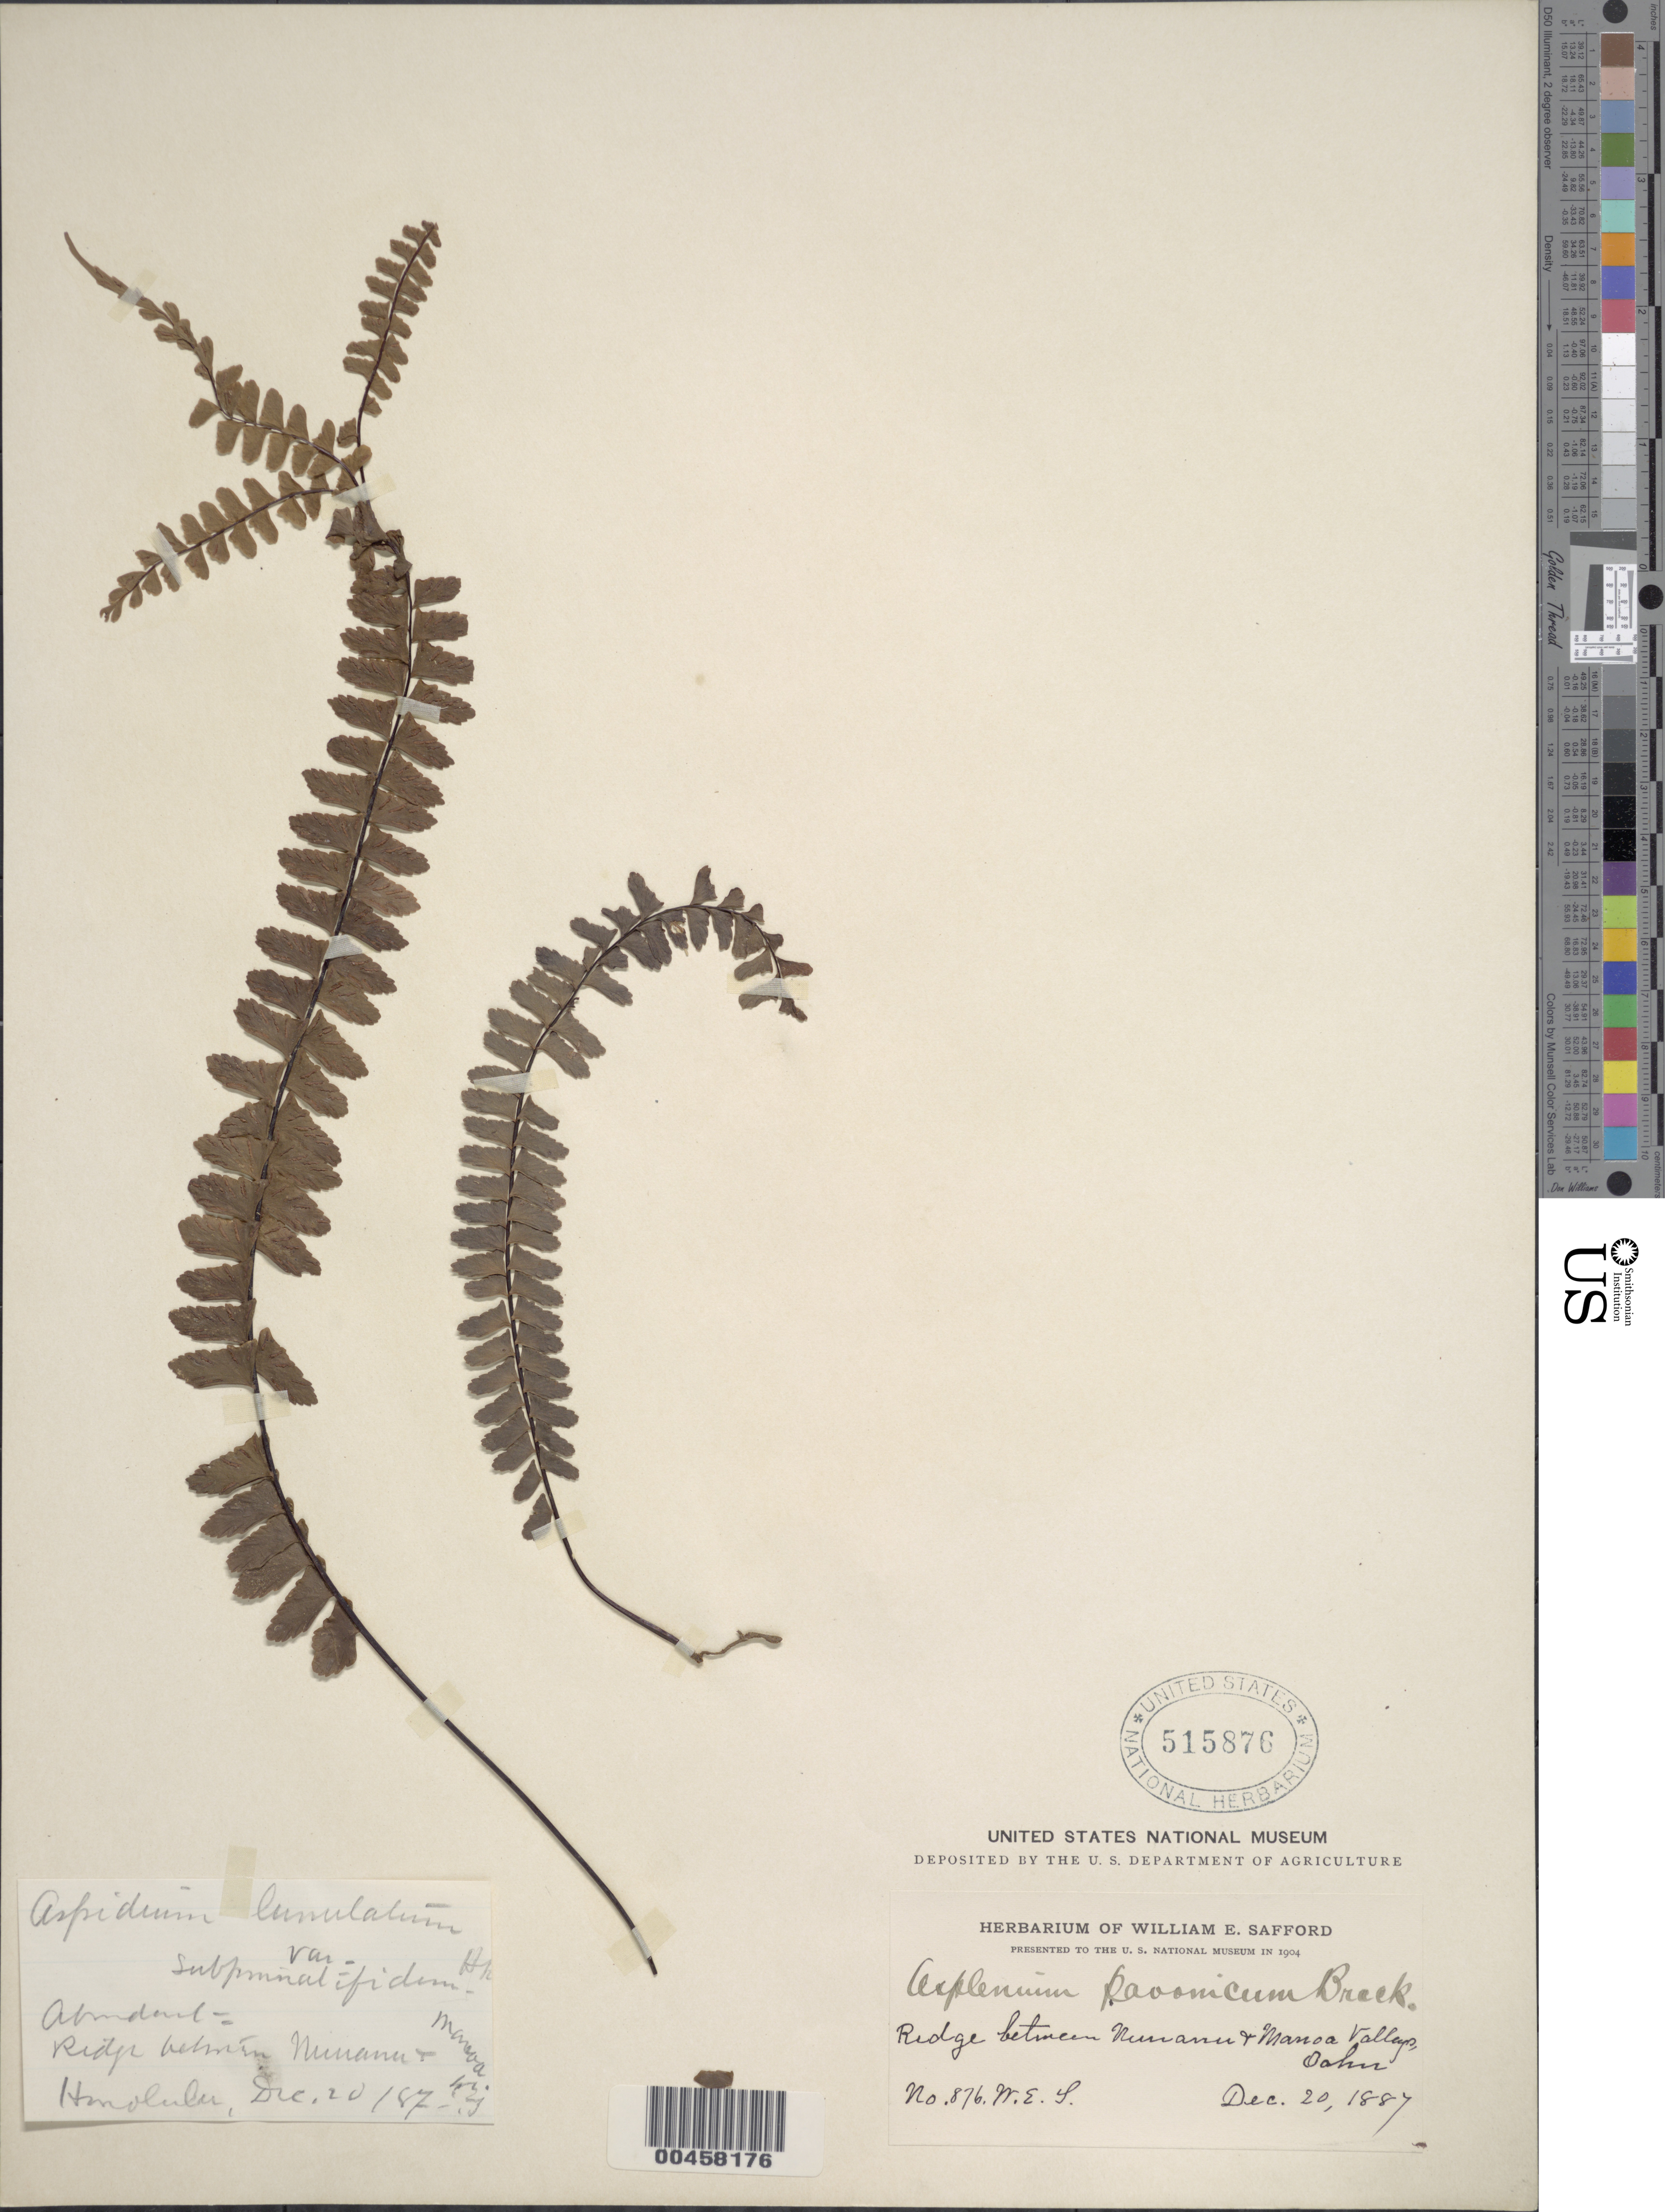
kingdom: Plantae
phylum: Tracheophyta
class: Polypodiopsida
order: Polypodiales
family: Aspleniaceae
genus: Asplenium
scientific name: Asplenium normale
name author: D. Don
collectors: W. E. Safford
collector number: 876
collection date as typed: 20 Dec 1887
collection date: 1887-12-20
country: United States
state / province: Hawaii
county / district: Honolulu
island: Oahu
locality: Ridge between Nuuanu and Manoa Valleys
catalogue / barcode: US 515876